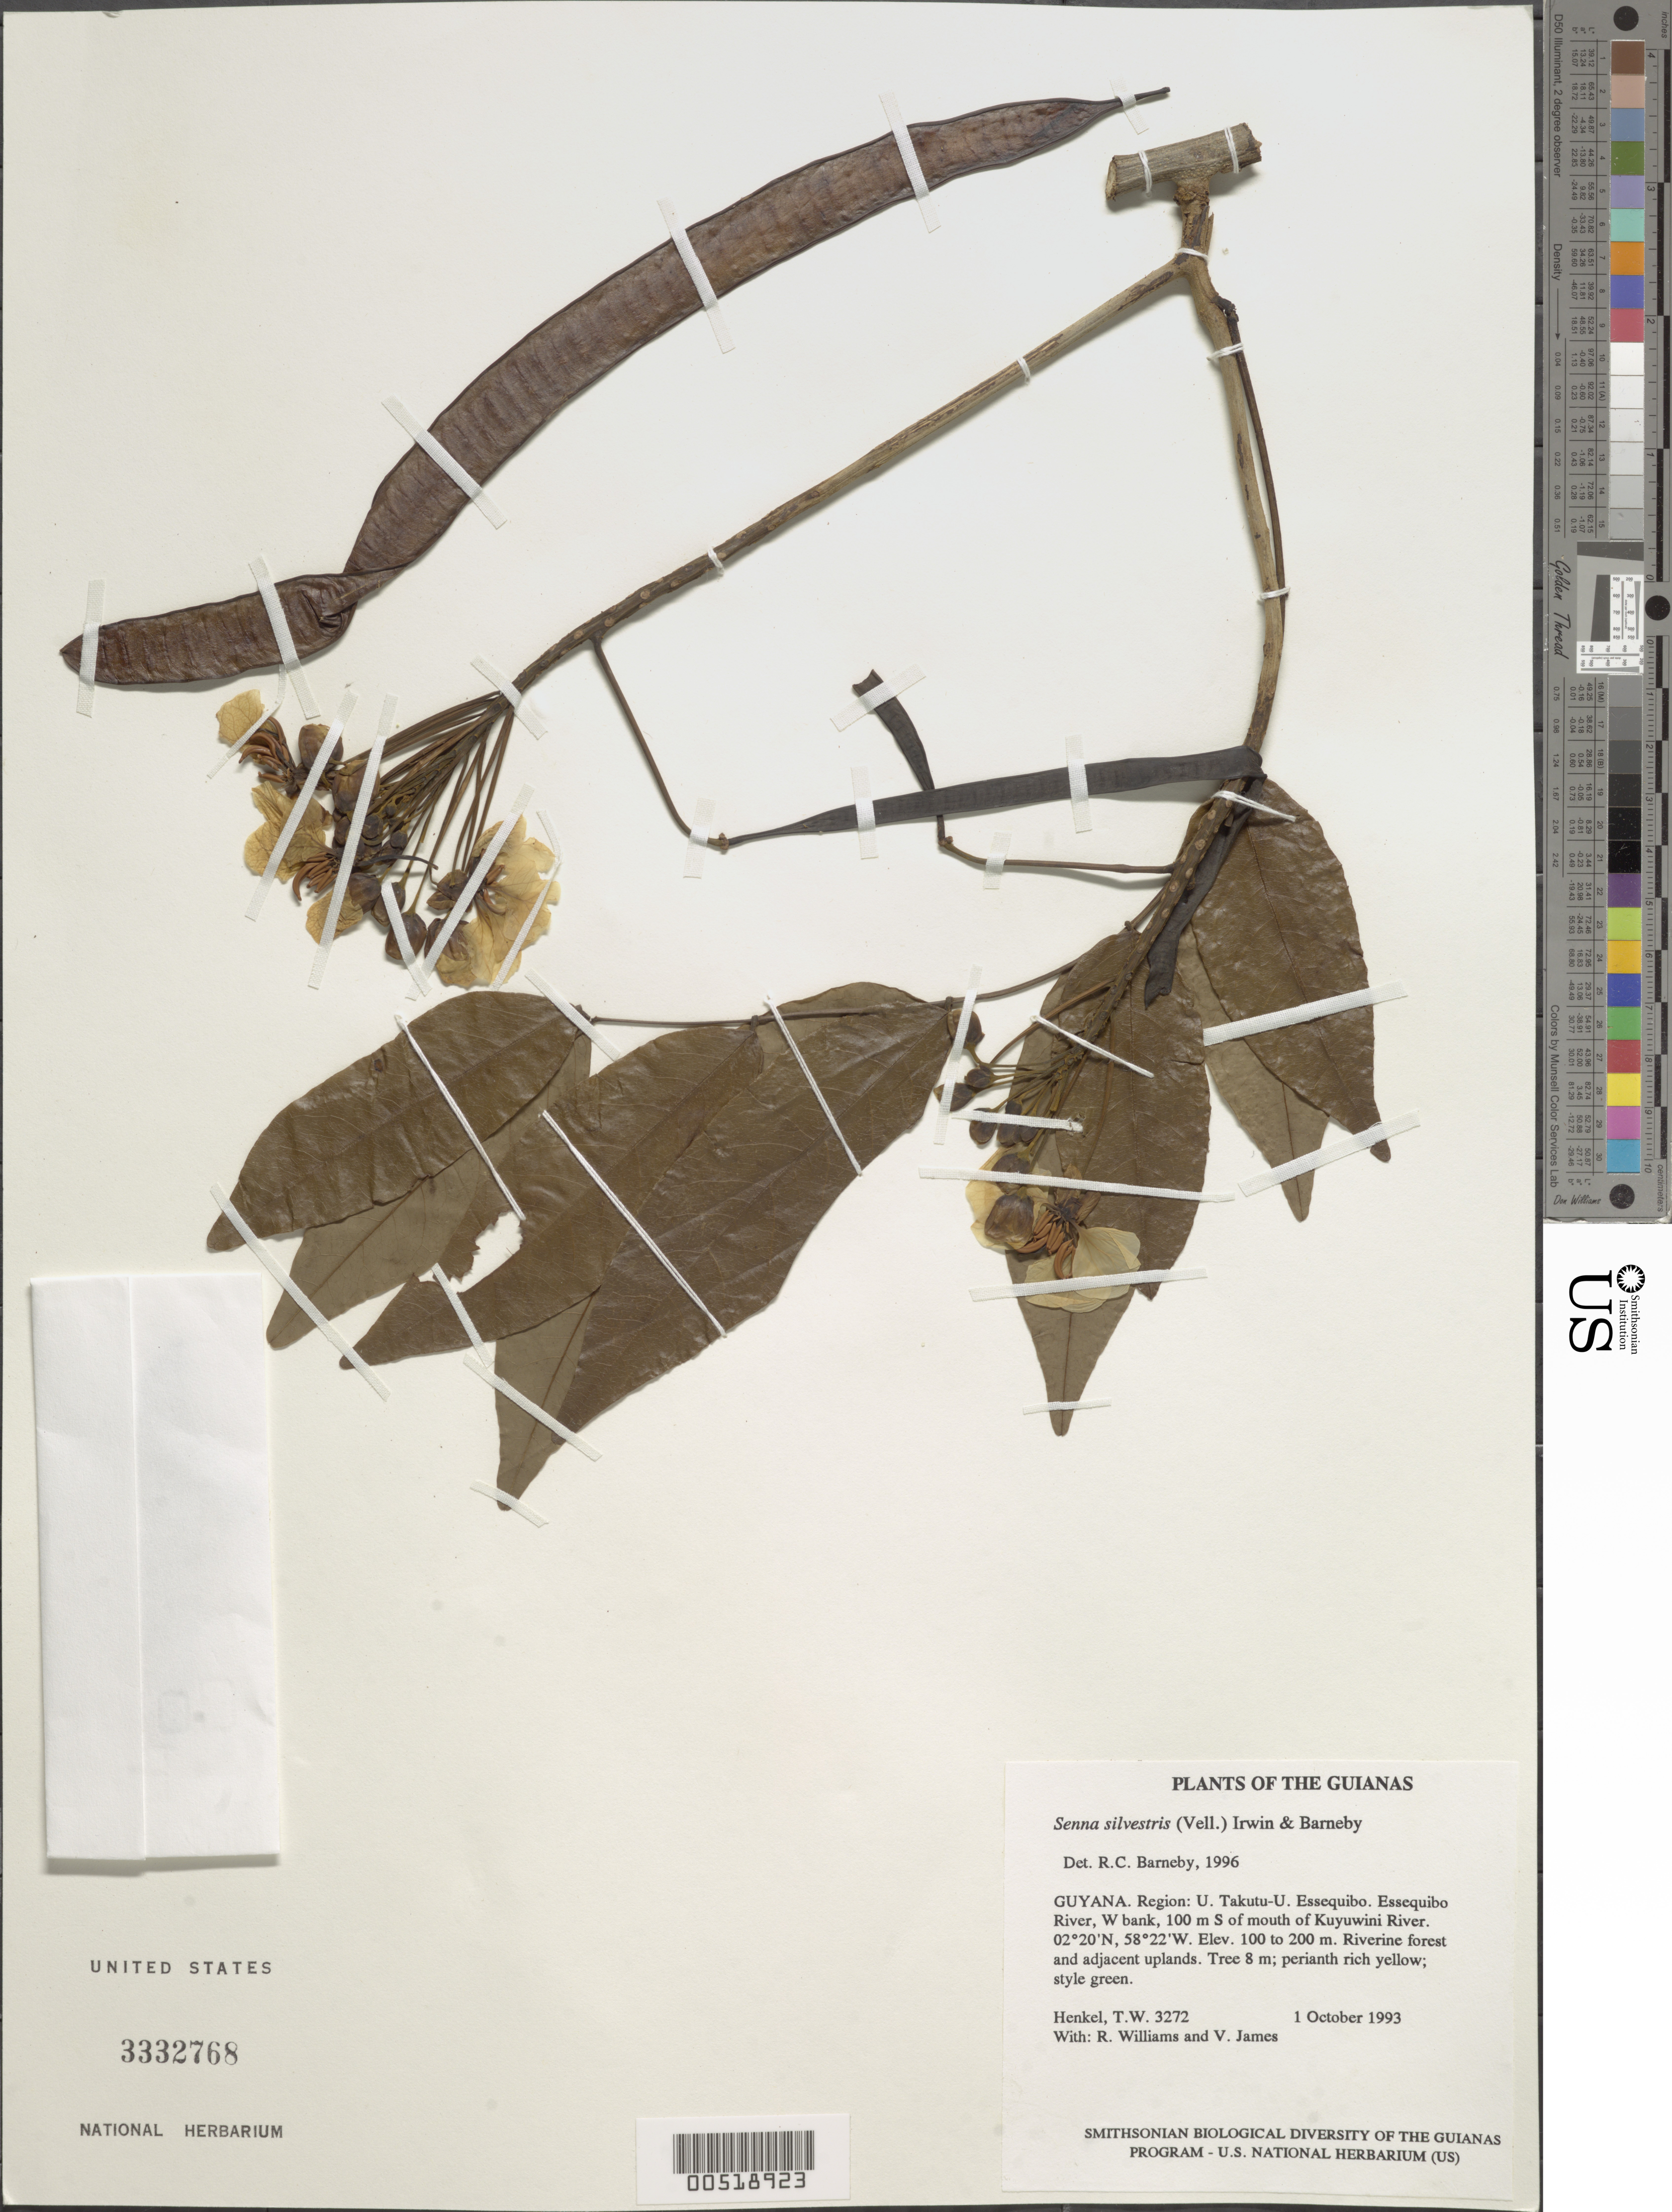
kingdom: Plantae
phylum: Tracheophyta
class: Magnoliopsida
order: Fabales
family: Fabaceae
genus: Senna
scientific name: Senna silvestris var. silvestris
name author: (Vell.) H.S. Irwin & Barneby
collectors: T. Henkel, R. Williams & V. James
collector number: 3272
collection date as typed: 1 October 1993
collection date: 1993-10-01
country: Guyana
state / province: U. Takutu-U. Essequibo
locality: Essequibo River, W bank, 100 m S of mouth of Kuyuwini River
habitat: Riverine forest and adjacent uplands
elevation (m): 100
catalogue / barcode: US 3332768